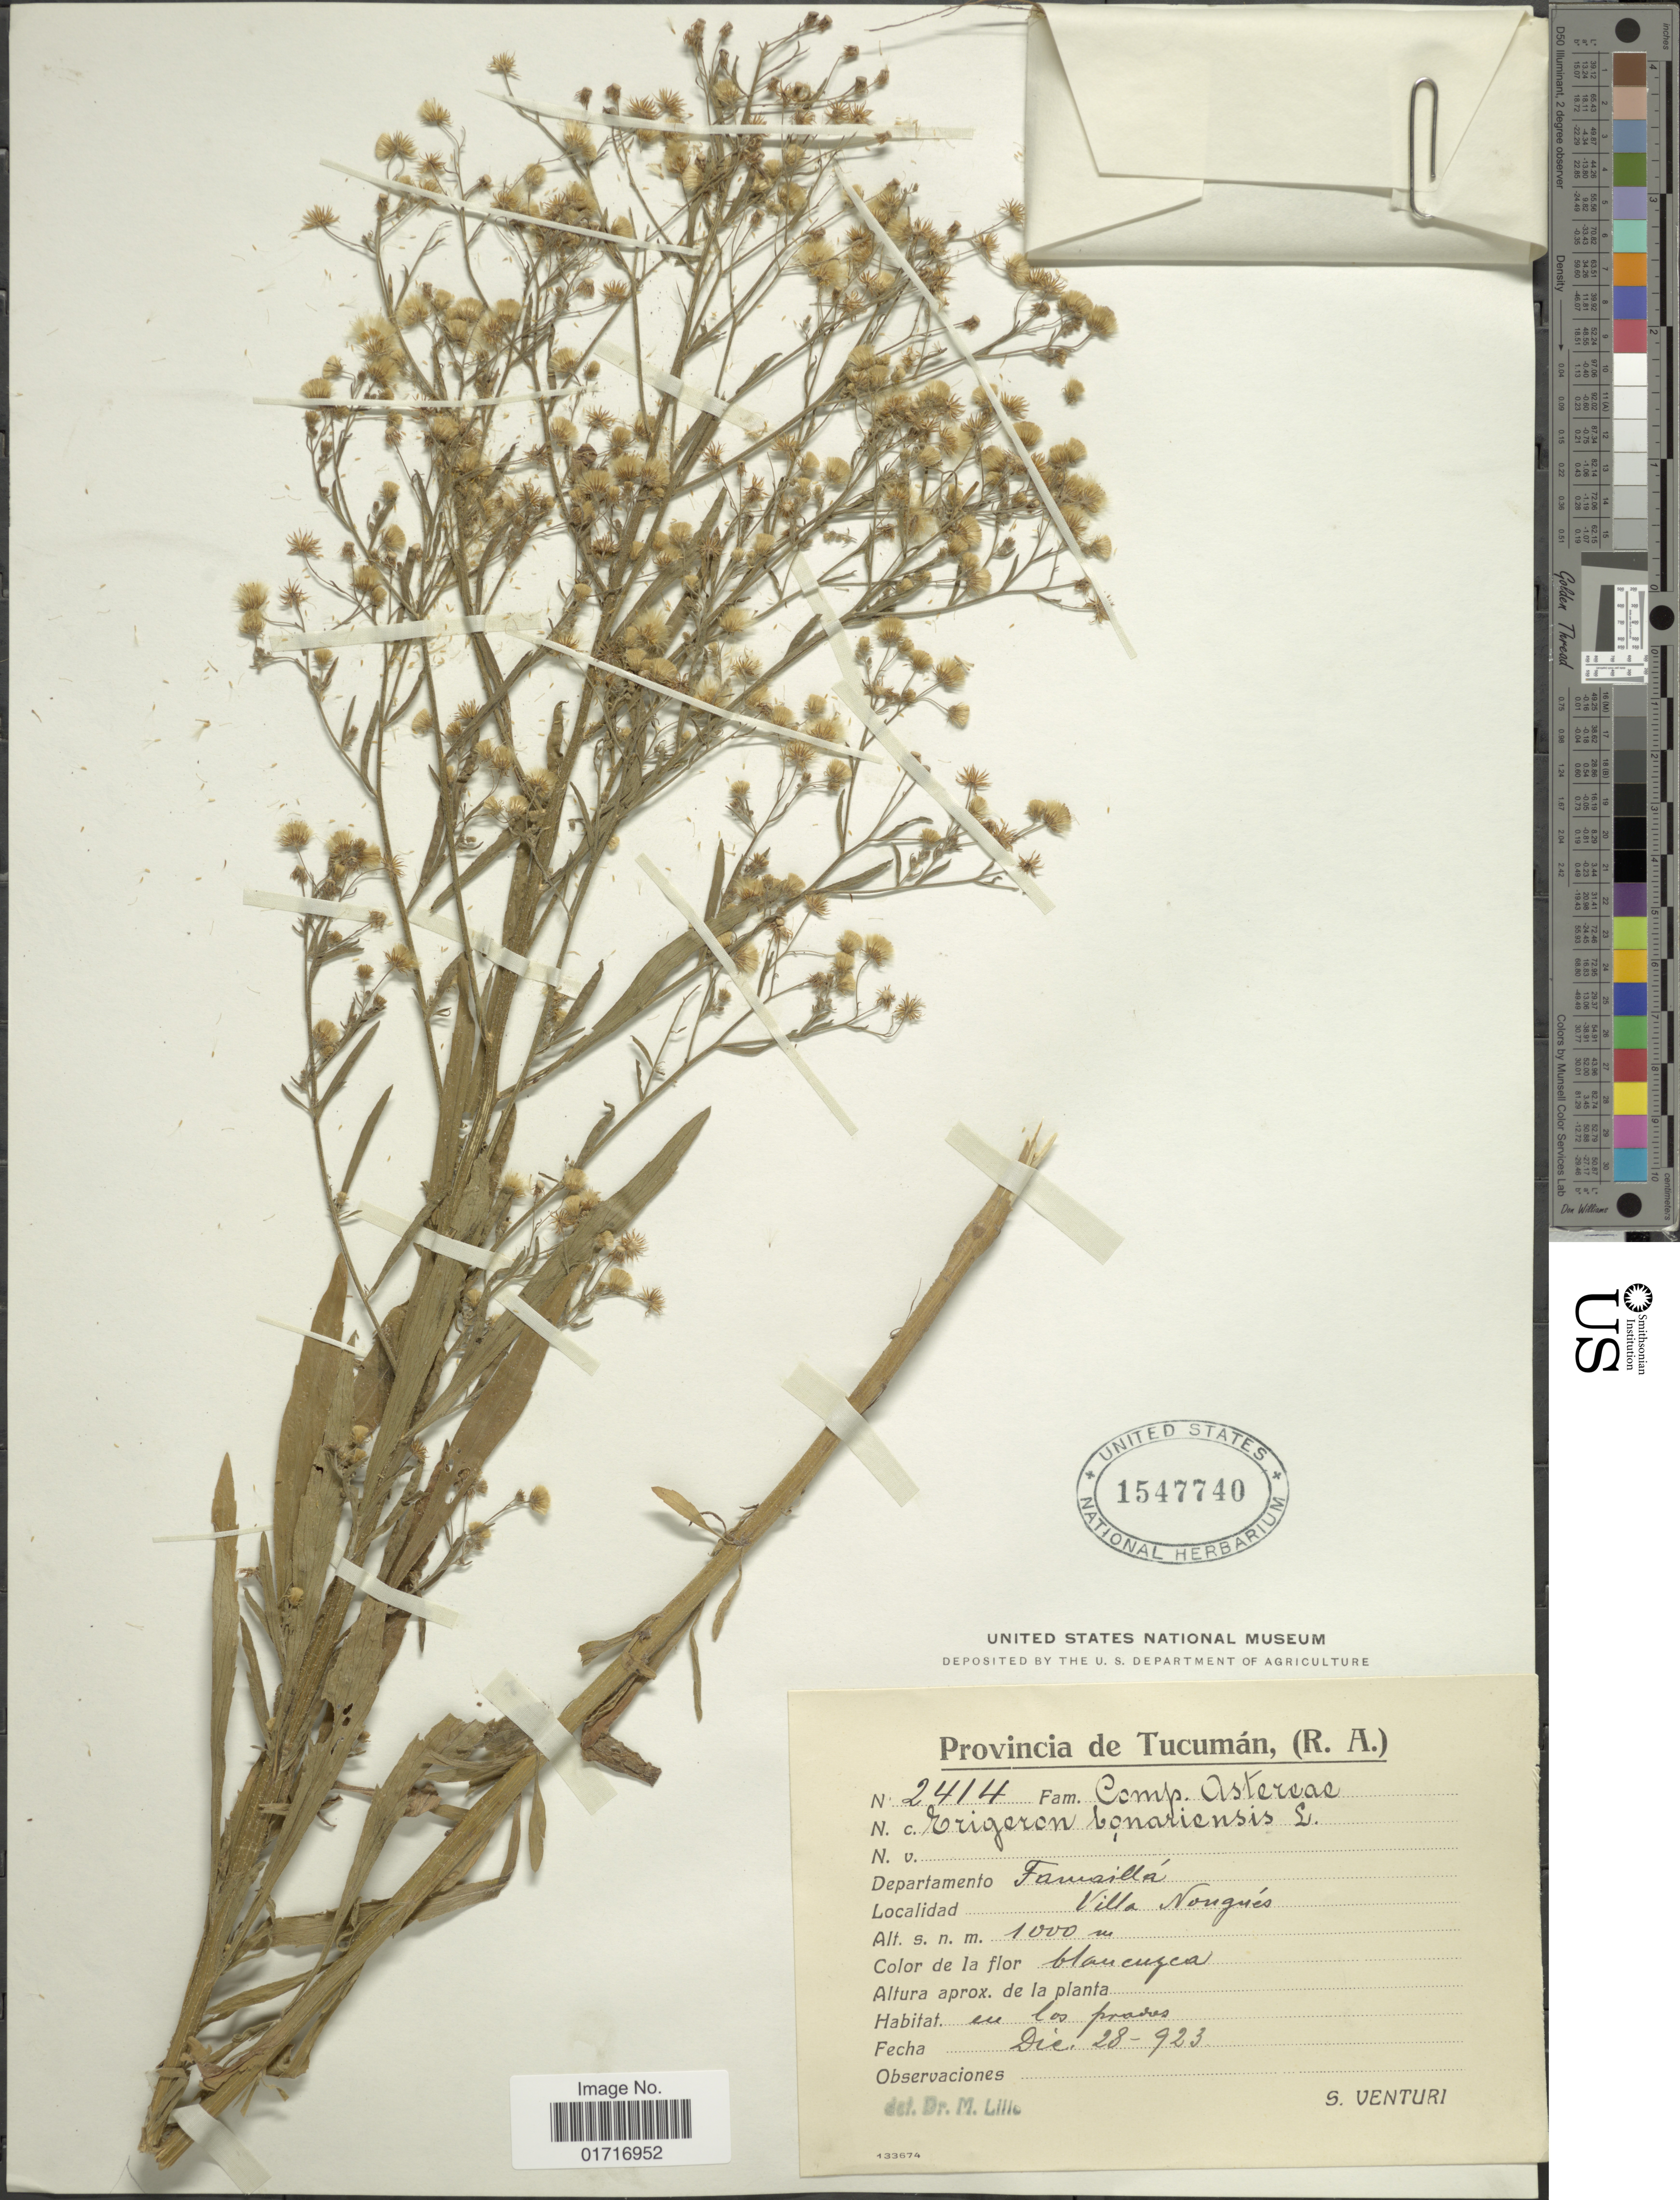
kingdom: Plantae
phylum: Tracheophyta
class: Magnoliopsida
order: Asterales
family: Asteraceae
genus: Conyza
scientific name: Conyza bonariensis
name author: (L.) Cronq.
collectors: S. Venturi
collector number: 2414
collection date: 1923-12-28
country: Argentina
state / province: Tucuman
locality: Provincia de Tucuman (R.A.) Departamento Famailla, Villa Nougues.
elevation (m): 1000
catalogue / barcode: US 1547740